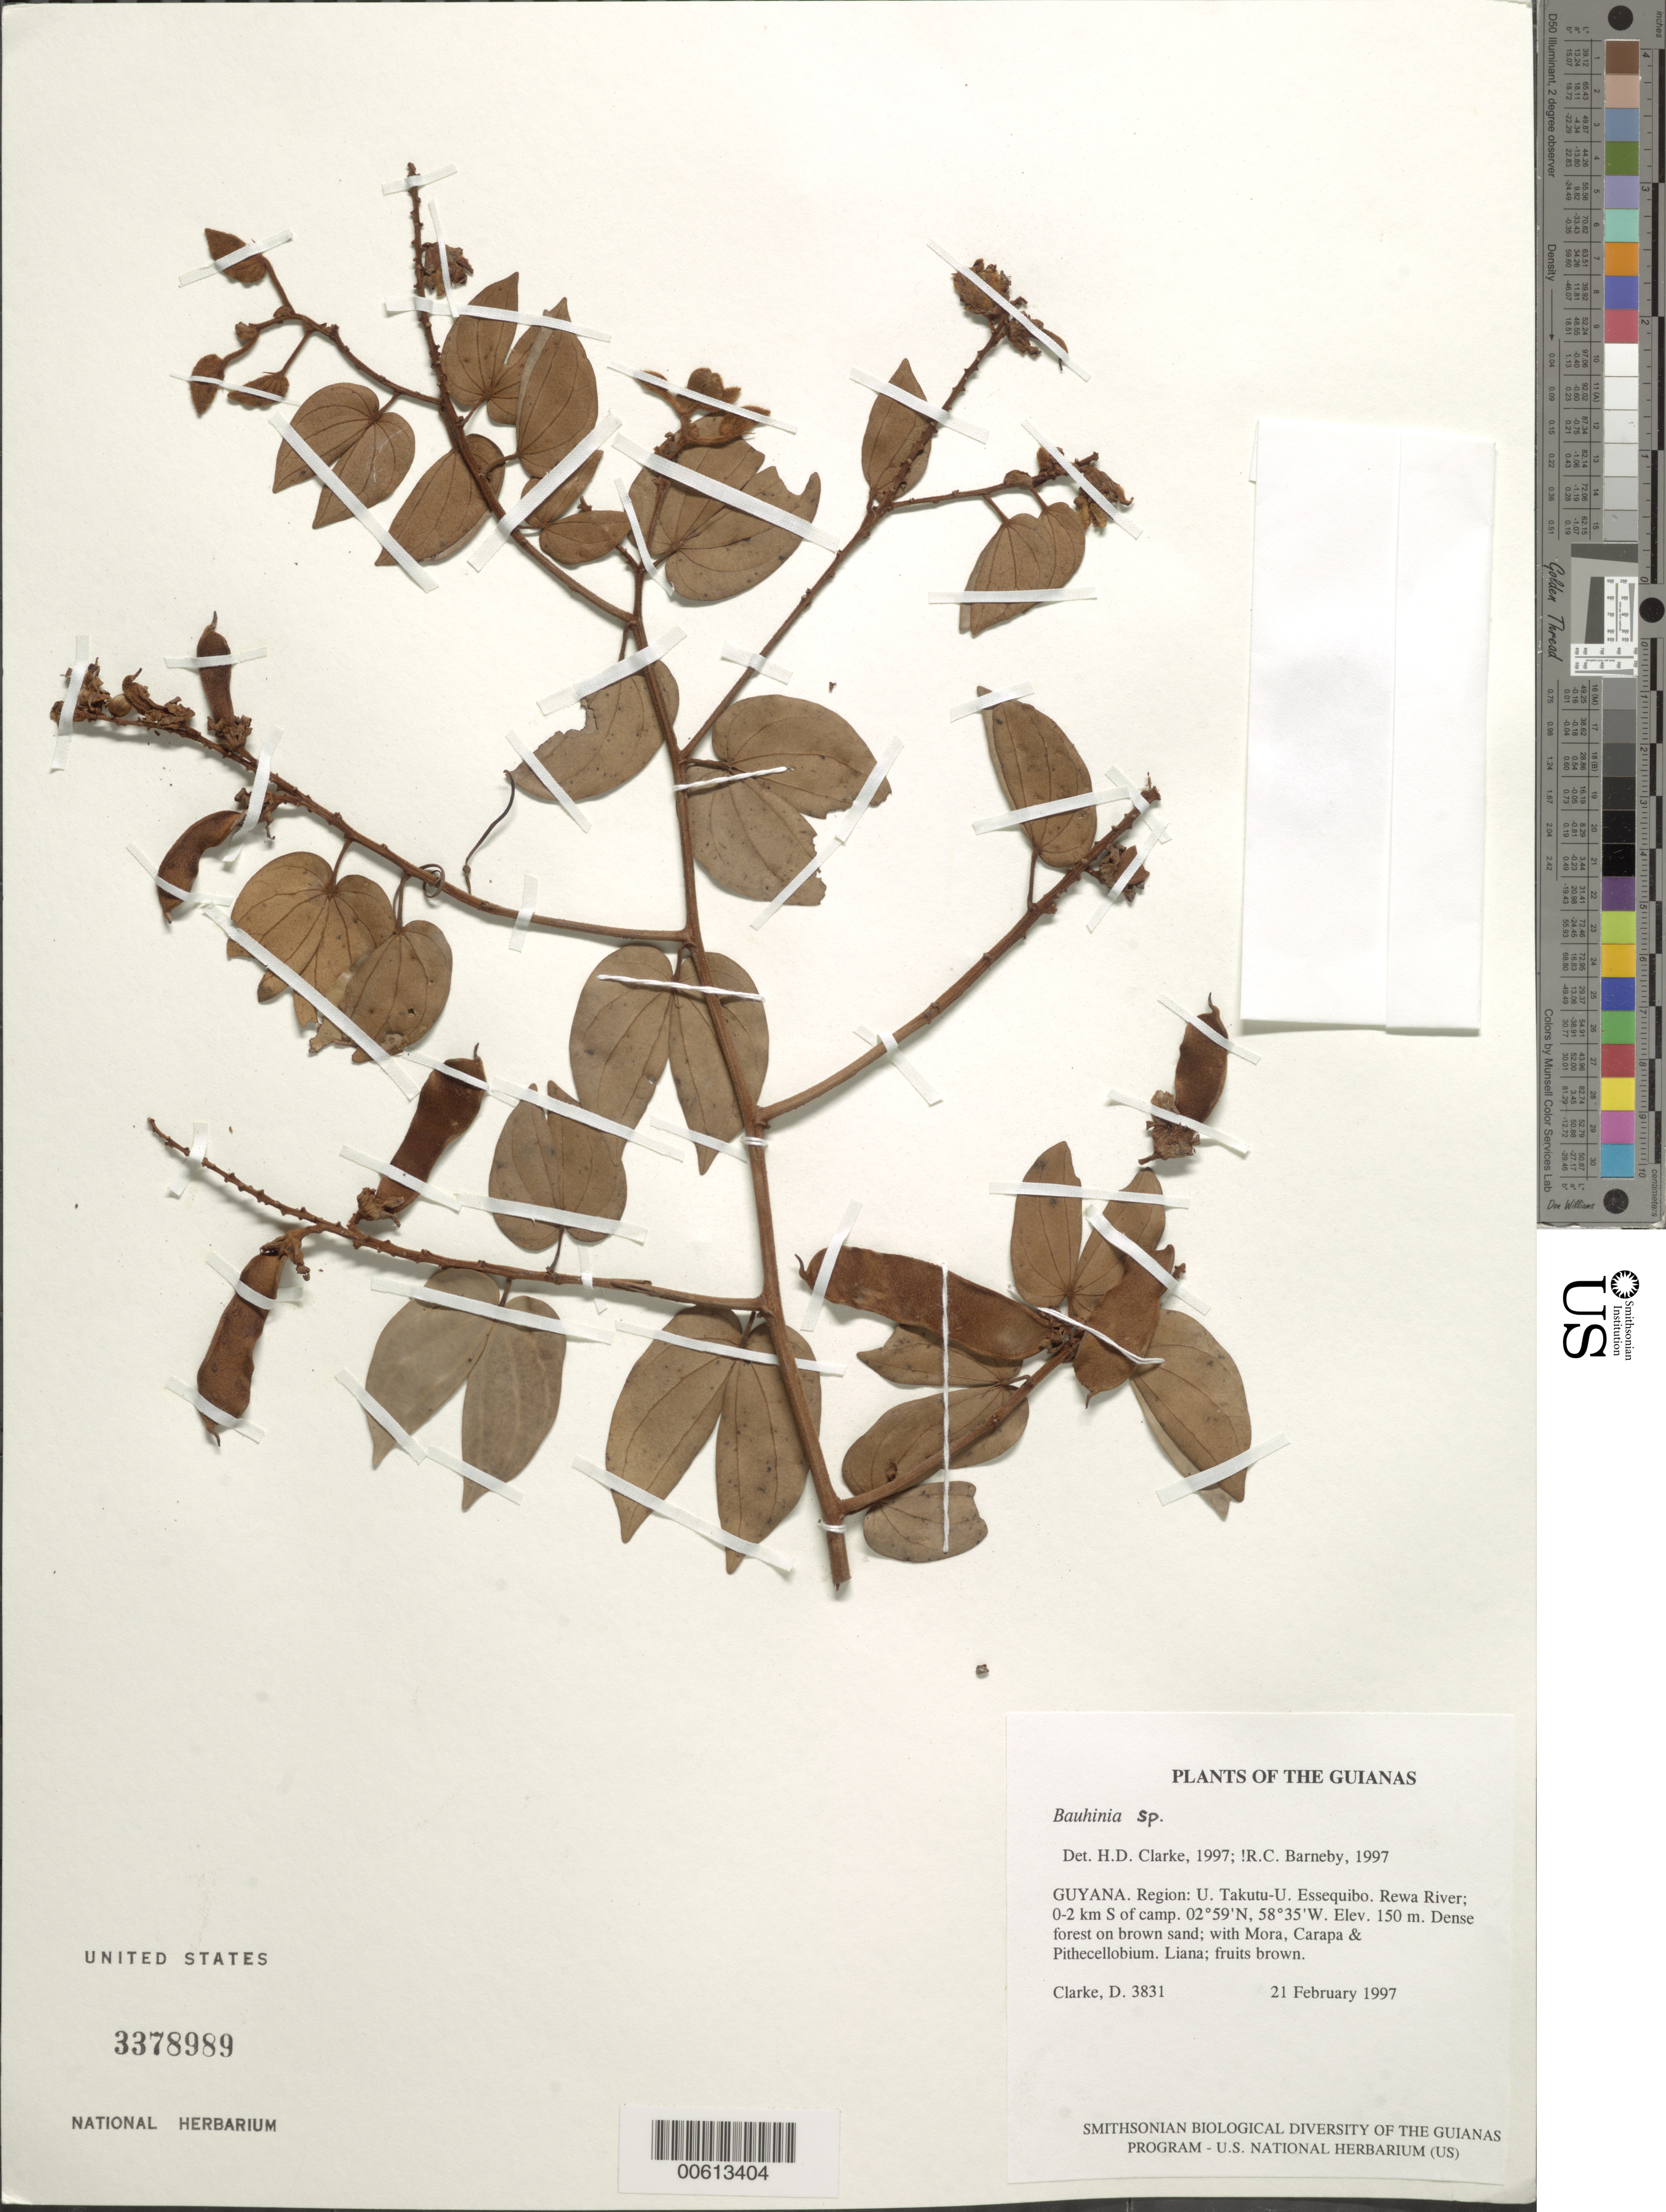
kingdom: Plantae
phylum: Tracheophyta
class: Magnoliopsida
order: Fabales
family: Fabaceae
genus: Bauhinia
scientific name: Bauhinia sp.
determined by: Barneby, Rupert C., (NY)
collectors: H. D. Clarke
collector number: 3831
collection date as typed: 21 February 1997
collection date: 1997-02-21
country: Guyana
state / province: U. Takutu-U. Essequibo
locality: Rewa River; 0-2 km S of camp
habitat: Dense forest on brown sand; with Mora, Carapa & Pithecellobium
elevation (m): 150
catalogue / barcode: US 3378989